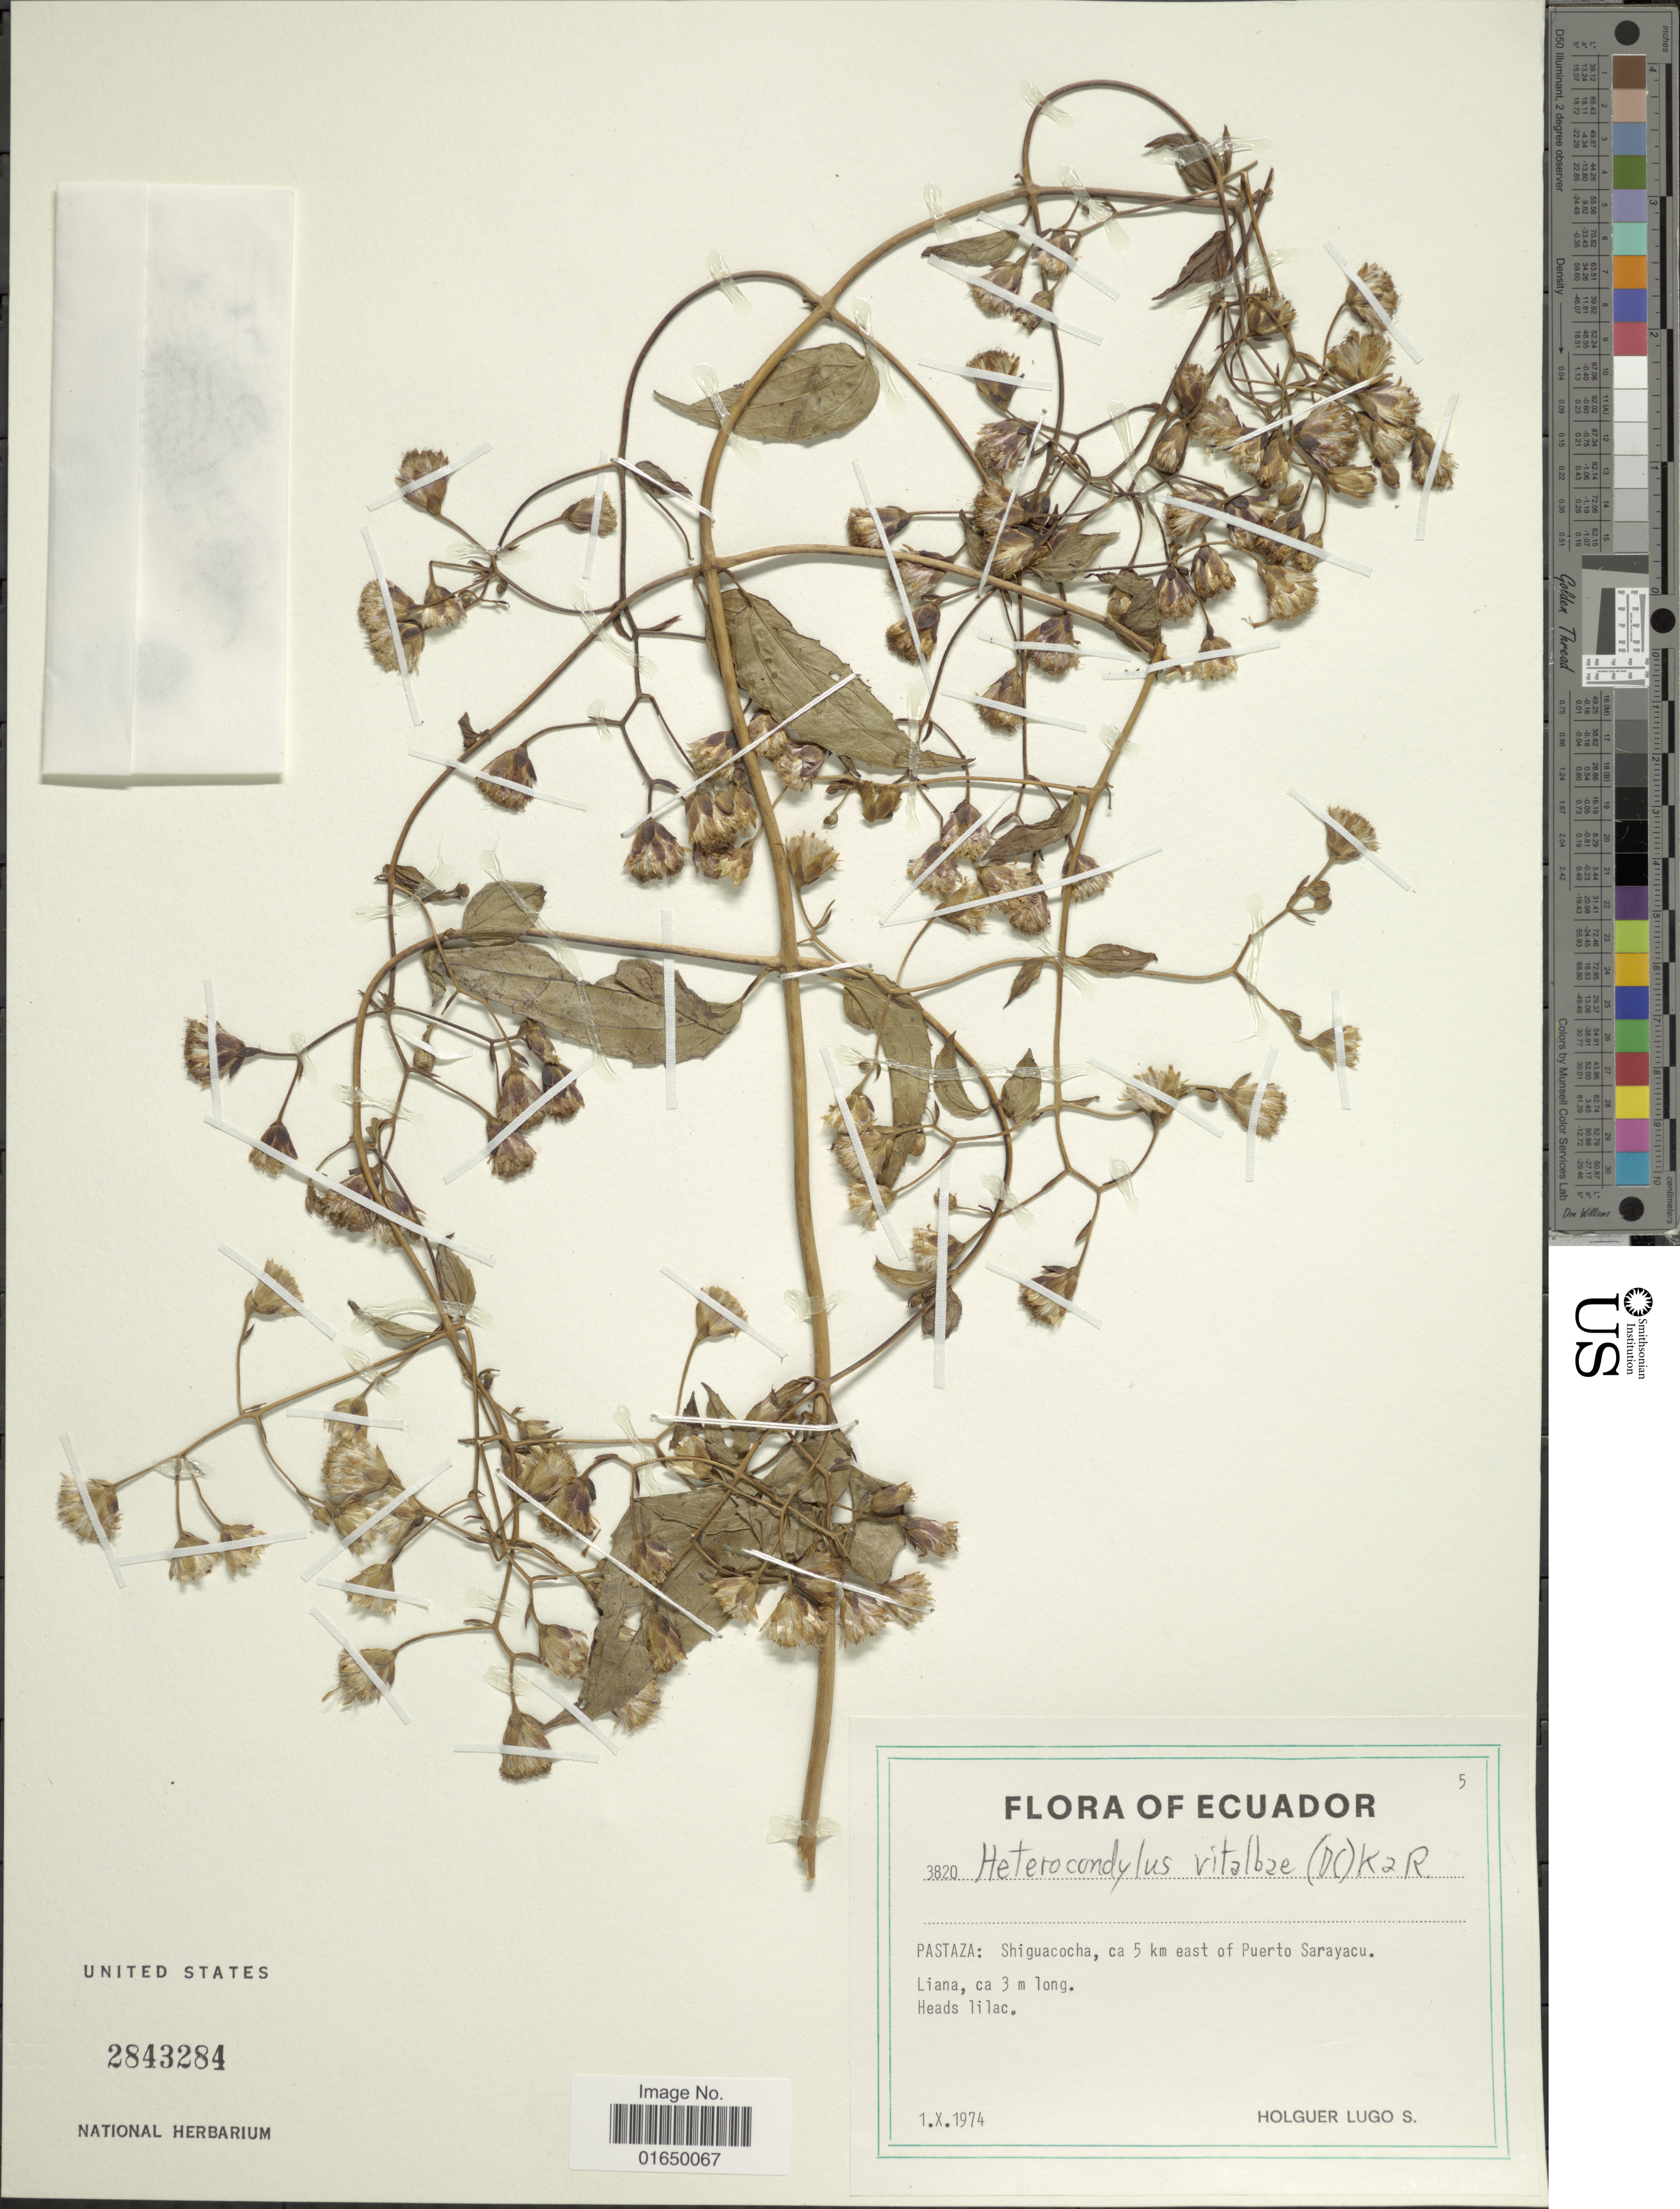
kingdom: Plantae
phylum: Tracheophyta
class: Magnoliopsida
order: Asterales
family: Asteraceae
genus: Heterocondylus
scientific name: Heterocondylus vitalbae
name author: (DC.) R.M. King & H. Rob.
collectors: H. Lugo S.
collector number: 3820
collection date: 1974-10-01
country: Ecuador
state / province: Pastaza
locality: Shiguacocha, ca 5 km east of Puerto Sarayacu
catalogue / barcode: US 2843284